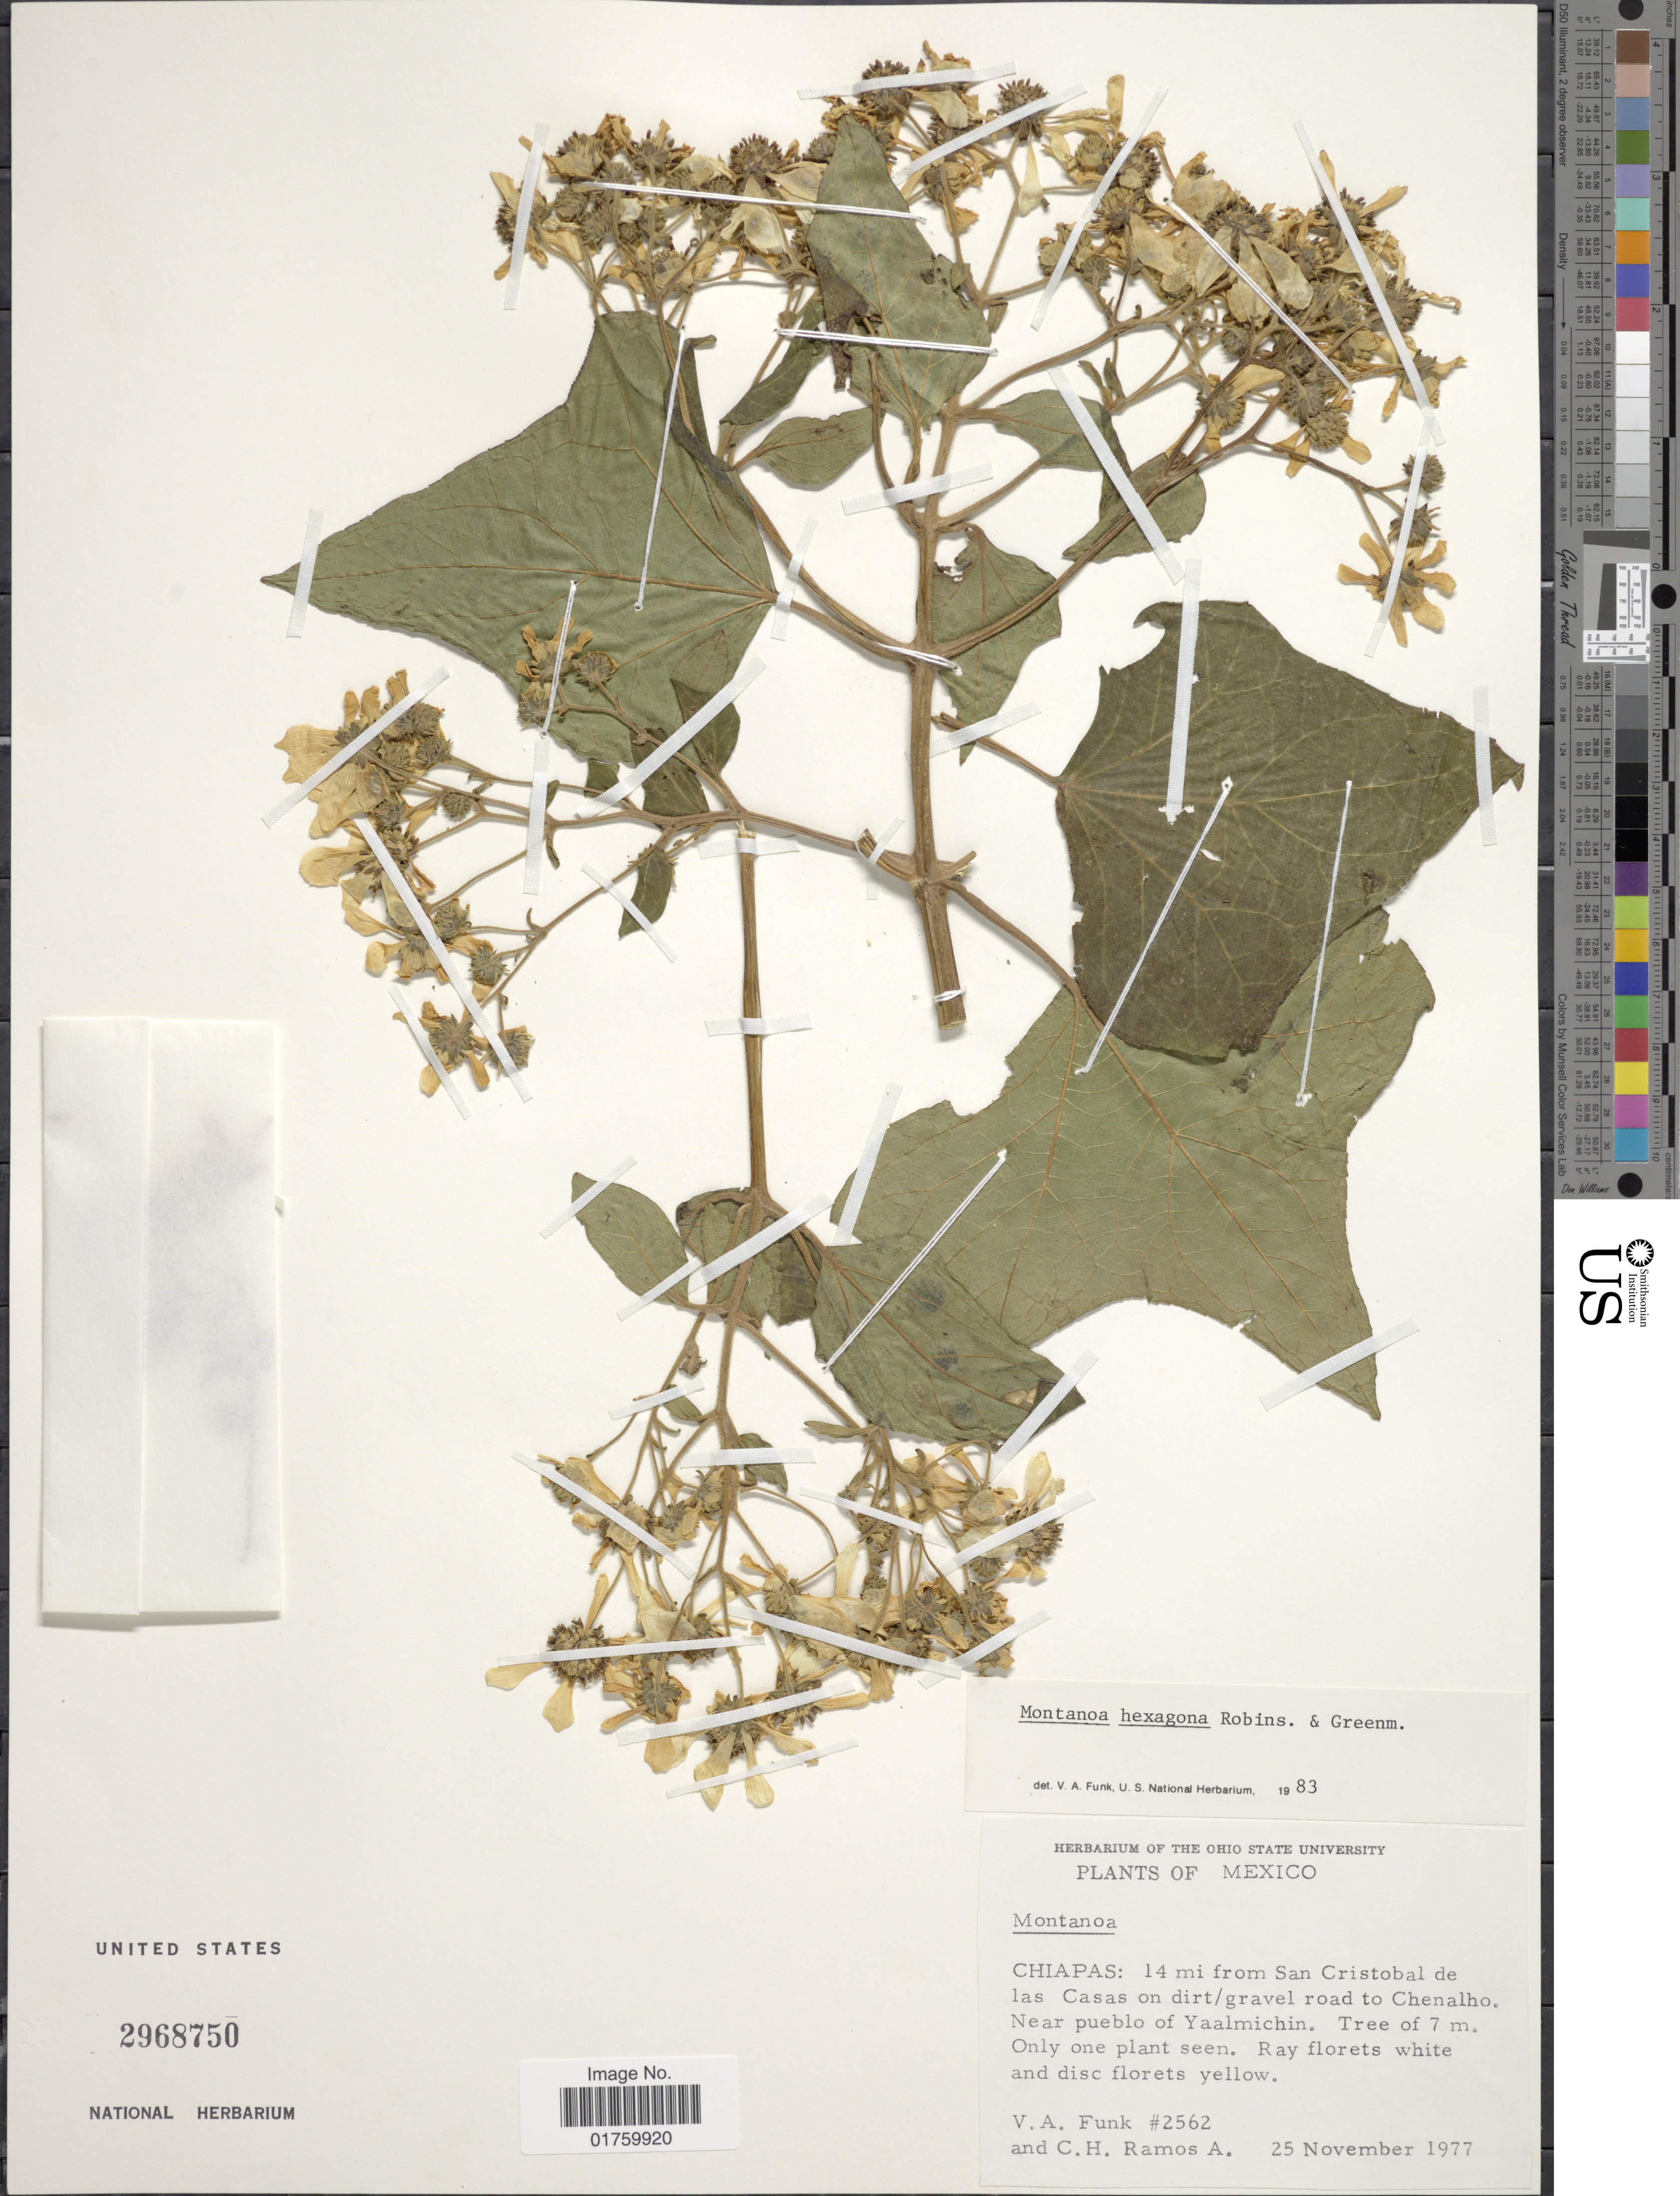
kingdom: Plantae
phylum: Tracheophyta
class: Magnoliopsida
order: Asterales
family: Asteraceae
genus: Montanoa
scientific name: Montanoa hexagona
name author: B.L. Rob. & Greenm.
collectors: V. Funk & C. H. Ramos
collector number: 2562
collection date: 1977-11-25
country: Mexico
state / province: Chiapas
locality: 14 mi from San Cristobal de las Casas on dirt/gravel road to Chenalho, near pueblo of Yaalmichin.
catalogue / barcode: US 2968750